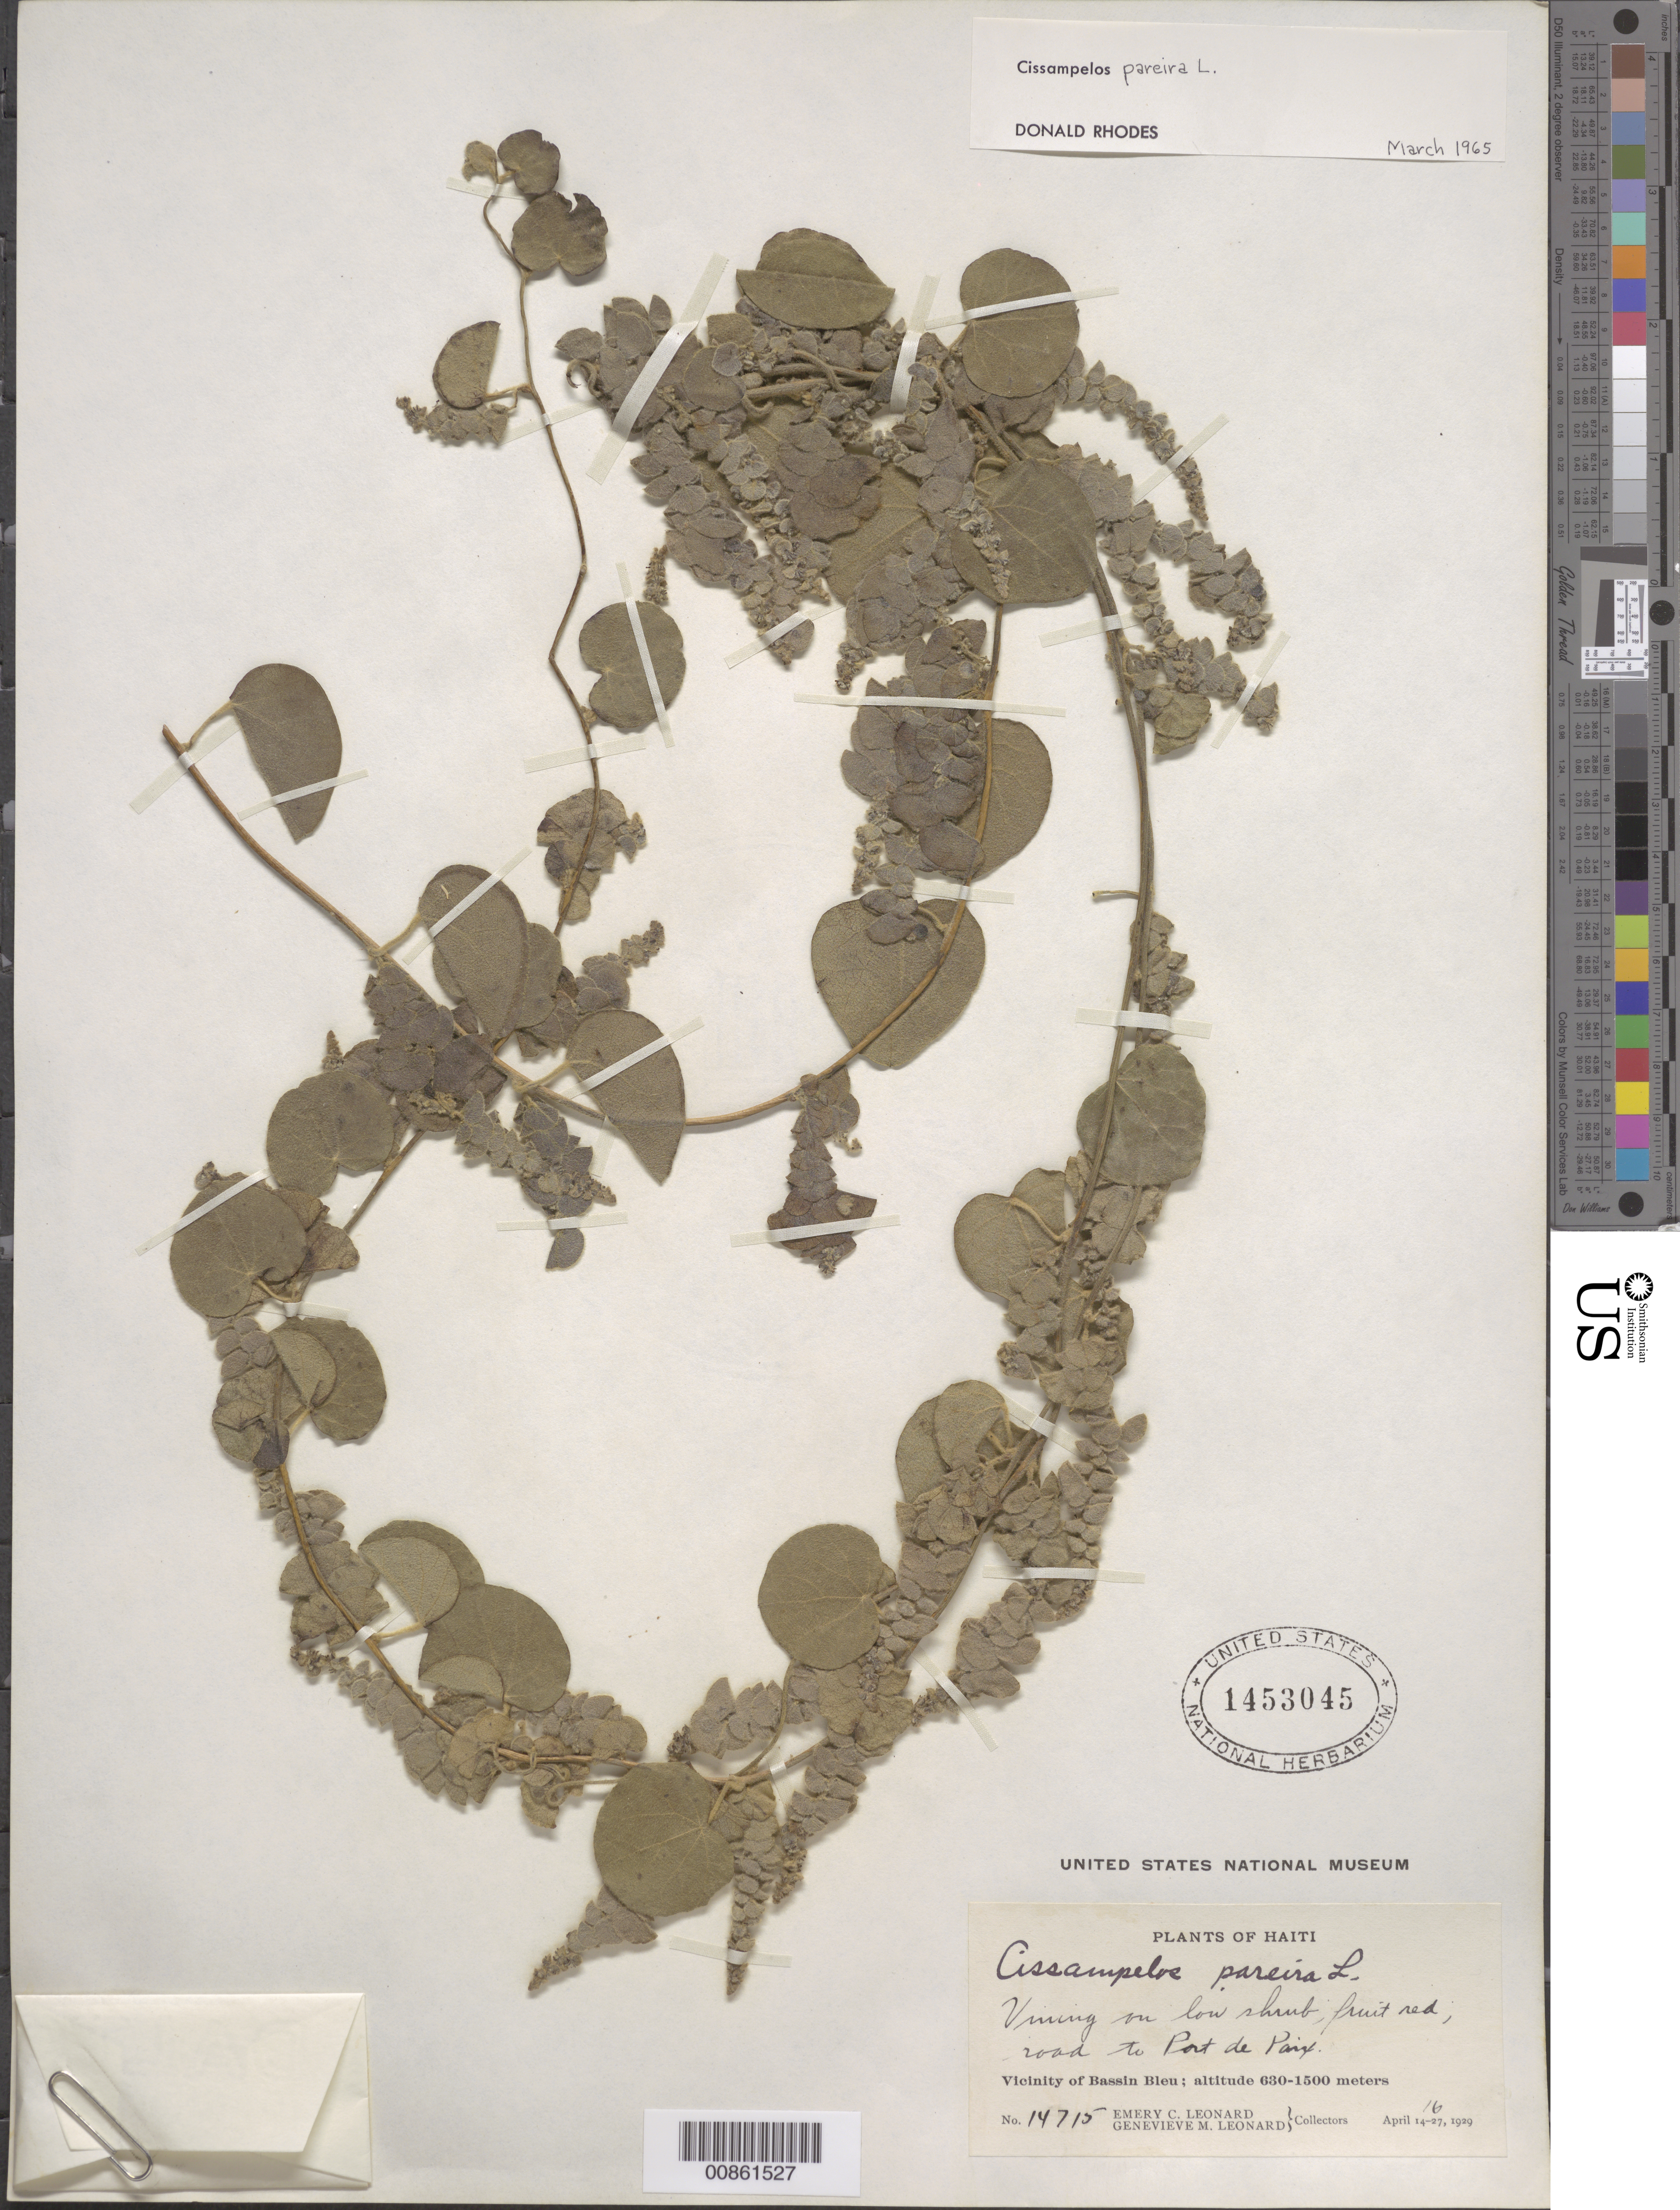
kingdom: Plantae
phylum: Tracheophyta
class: Magnoliopsida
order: Ranunculales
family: Menispermaceae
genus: Cissampelos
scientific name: Cissampelos pareira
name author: L.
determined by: Rhodes, D.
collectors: E. C. Leonard & G. M. Leonard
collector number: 14715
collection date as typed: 16 Apr 1929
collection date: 1929-04-16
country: Haiti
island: Hispaniola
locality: Vicinity of Bassin Bleu. Road to Port de Paix.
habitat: Vining on low shrub.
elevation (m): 630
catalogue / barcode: US 1453045